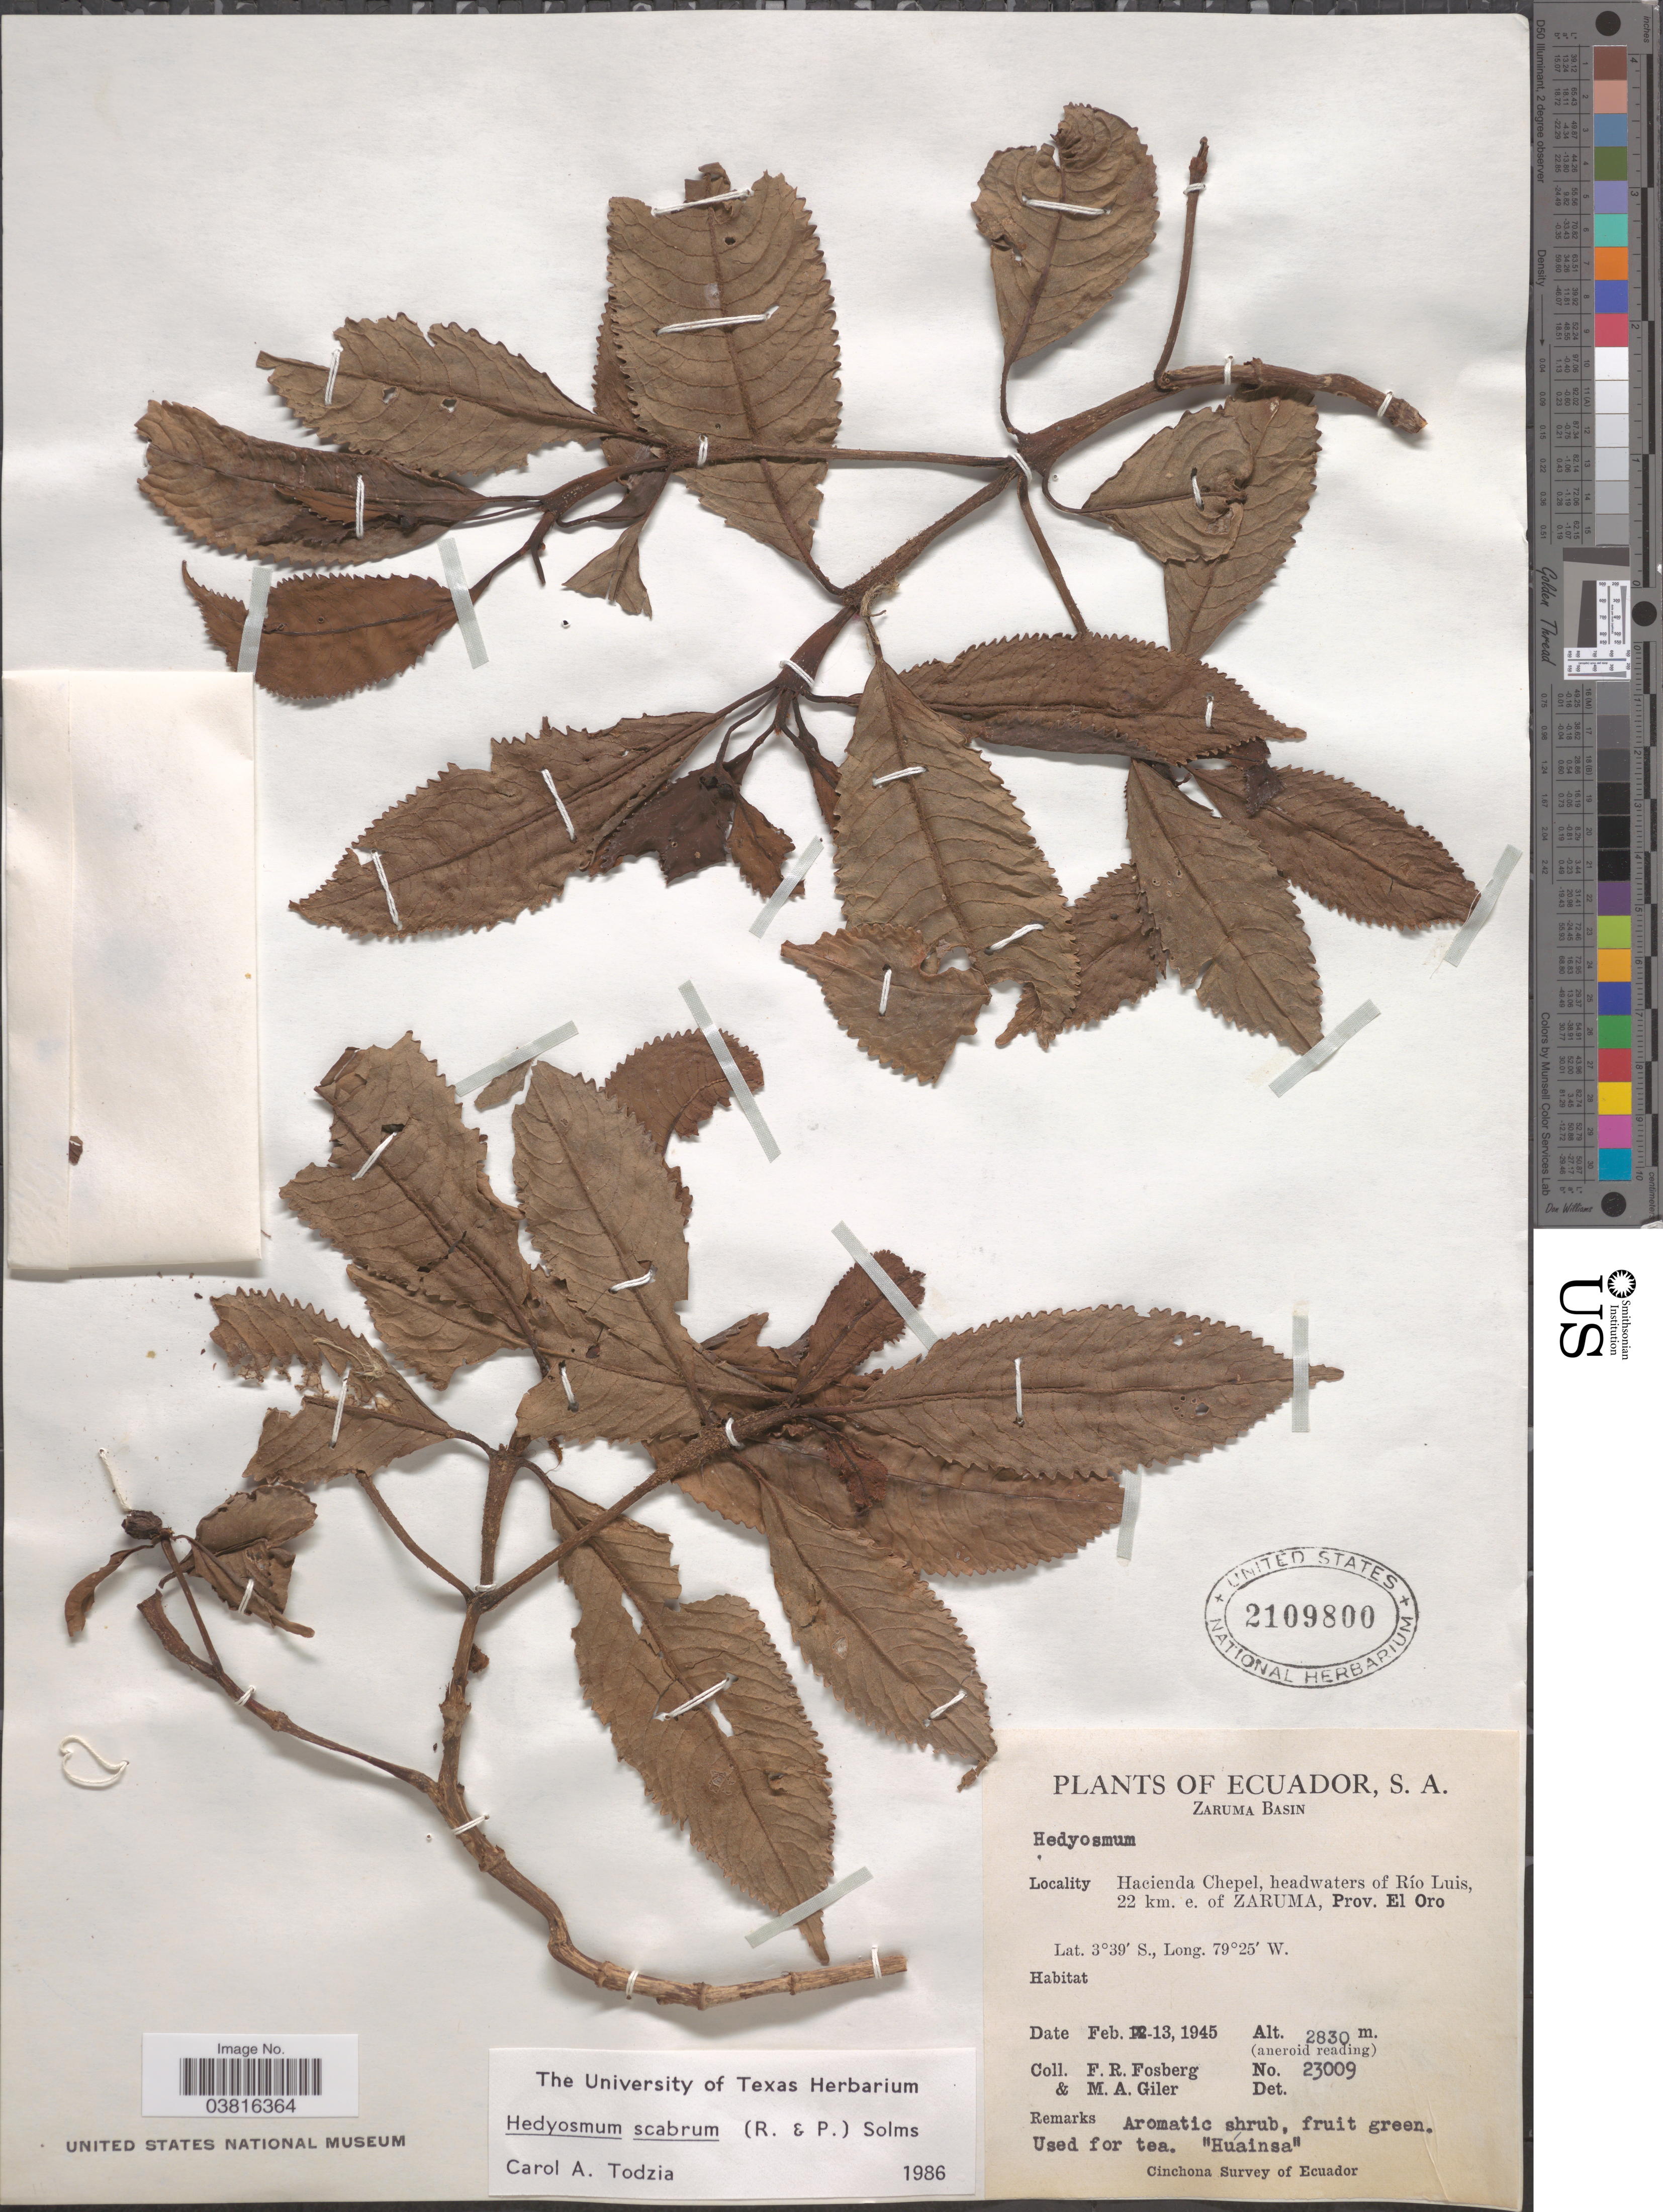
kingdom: Plantae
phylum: Tracheophyta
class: Magnoliopsida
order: Chloranthales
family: Chloranthaceae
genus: Hedyosmum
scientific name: Hedyosmum scabrum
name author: Solms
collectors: F. R. Fosberg & M. Giler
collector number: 23009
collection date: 1945-02-13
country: Ecuador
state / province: El Oro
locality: Zaruma Basin. Hacienda Chepel, headwaters of Río Luis, 22 km. e. of Zaruma.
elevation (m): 2830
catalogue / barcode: US 2109800